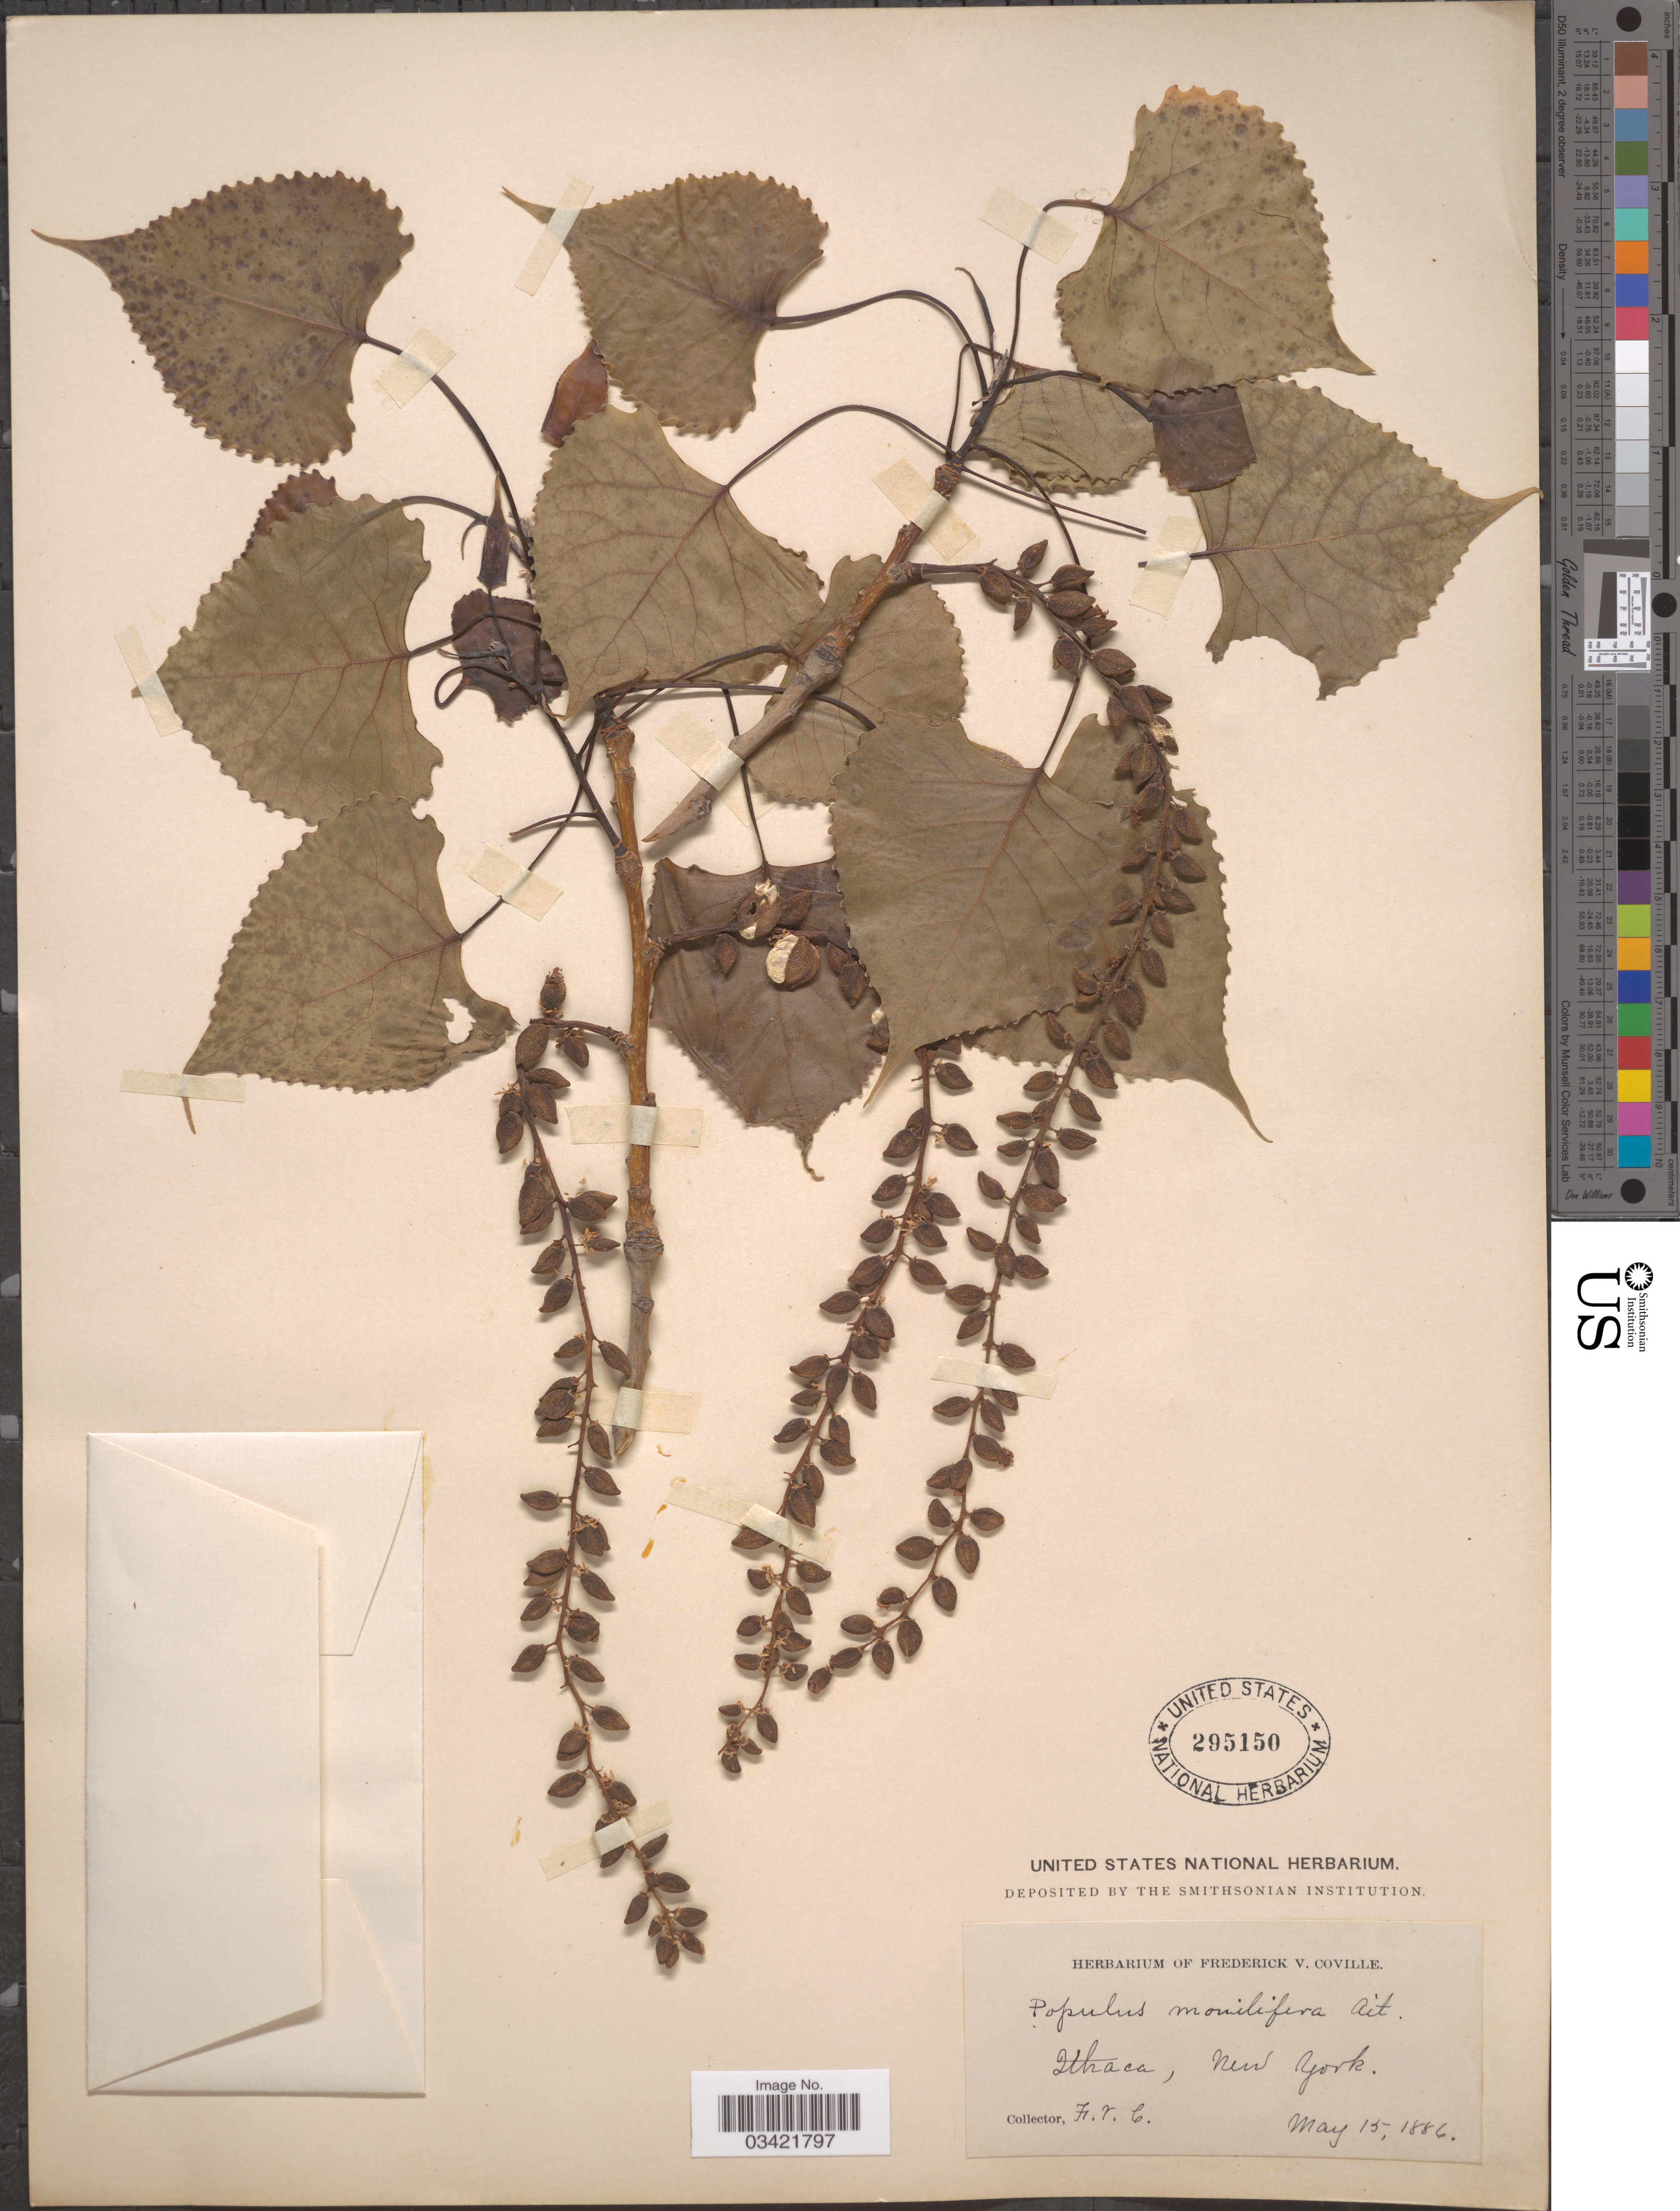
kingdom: Plantae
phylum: Tracheophyta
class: Magnoliopsida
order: Malpighiales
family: Salicaceae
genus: Populus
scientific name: Populus deltoides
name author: W. Bartram ex Marshall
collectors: F. V. Coville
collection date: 1886-05-15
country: United States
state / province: New York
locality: Ithaca.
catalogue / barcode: US 295150